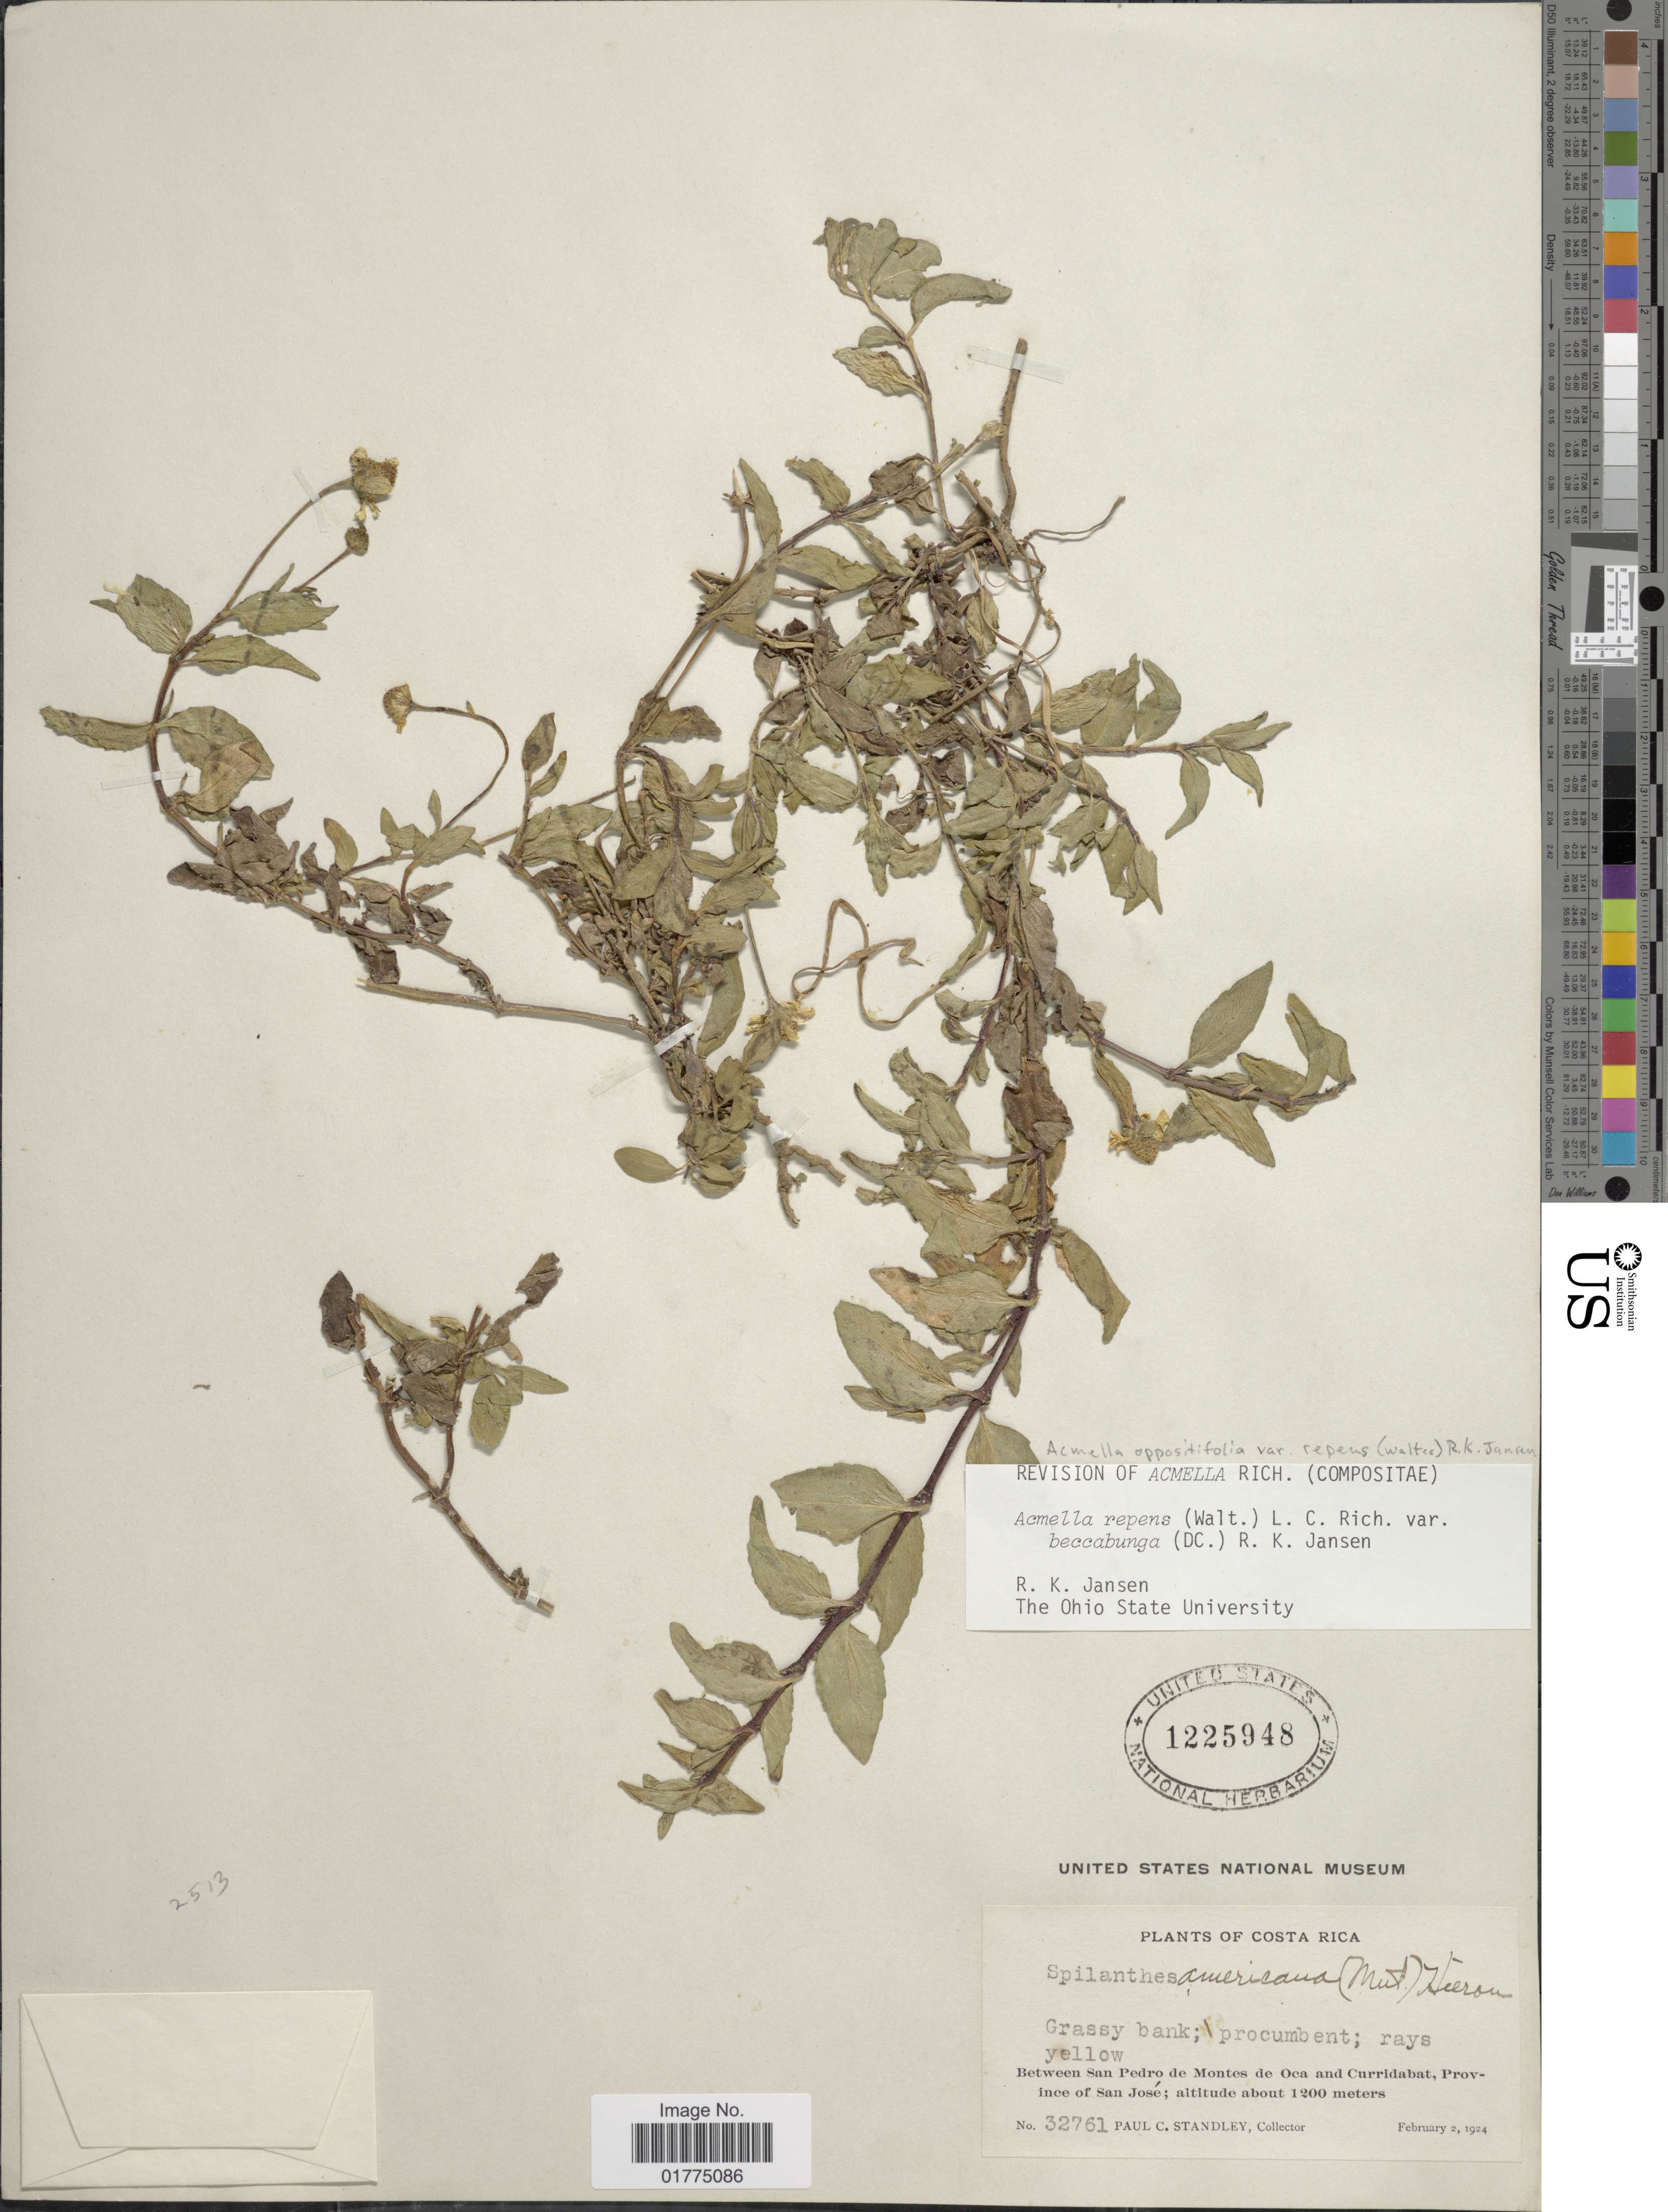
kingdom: Plantae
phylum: Tracheophyta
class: Magnoliopsida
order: Asterales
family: Asteraceae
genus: Acmella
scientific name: Acmella repens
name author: (Walter) Rich.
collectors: P. C. Standley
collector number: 32761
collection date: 1924-02-02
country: Costa Rica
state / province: San José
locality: Costa Rica. Between San Pedro de Montes de Oca and Curridabat, Province of San José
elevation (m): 1200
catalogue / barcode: US 1225948